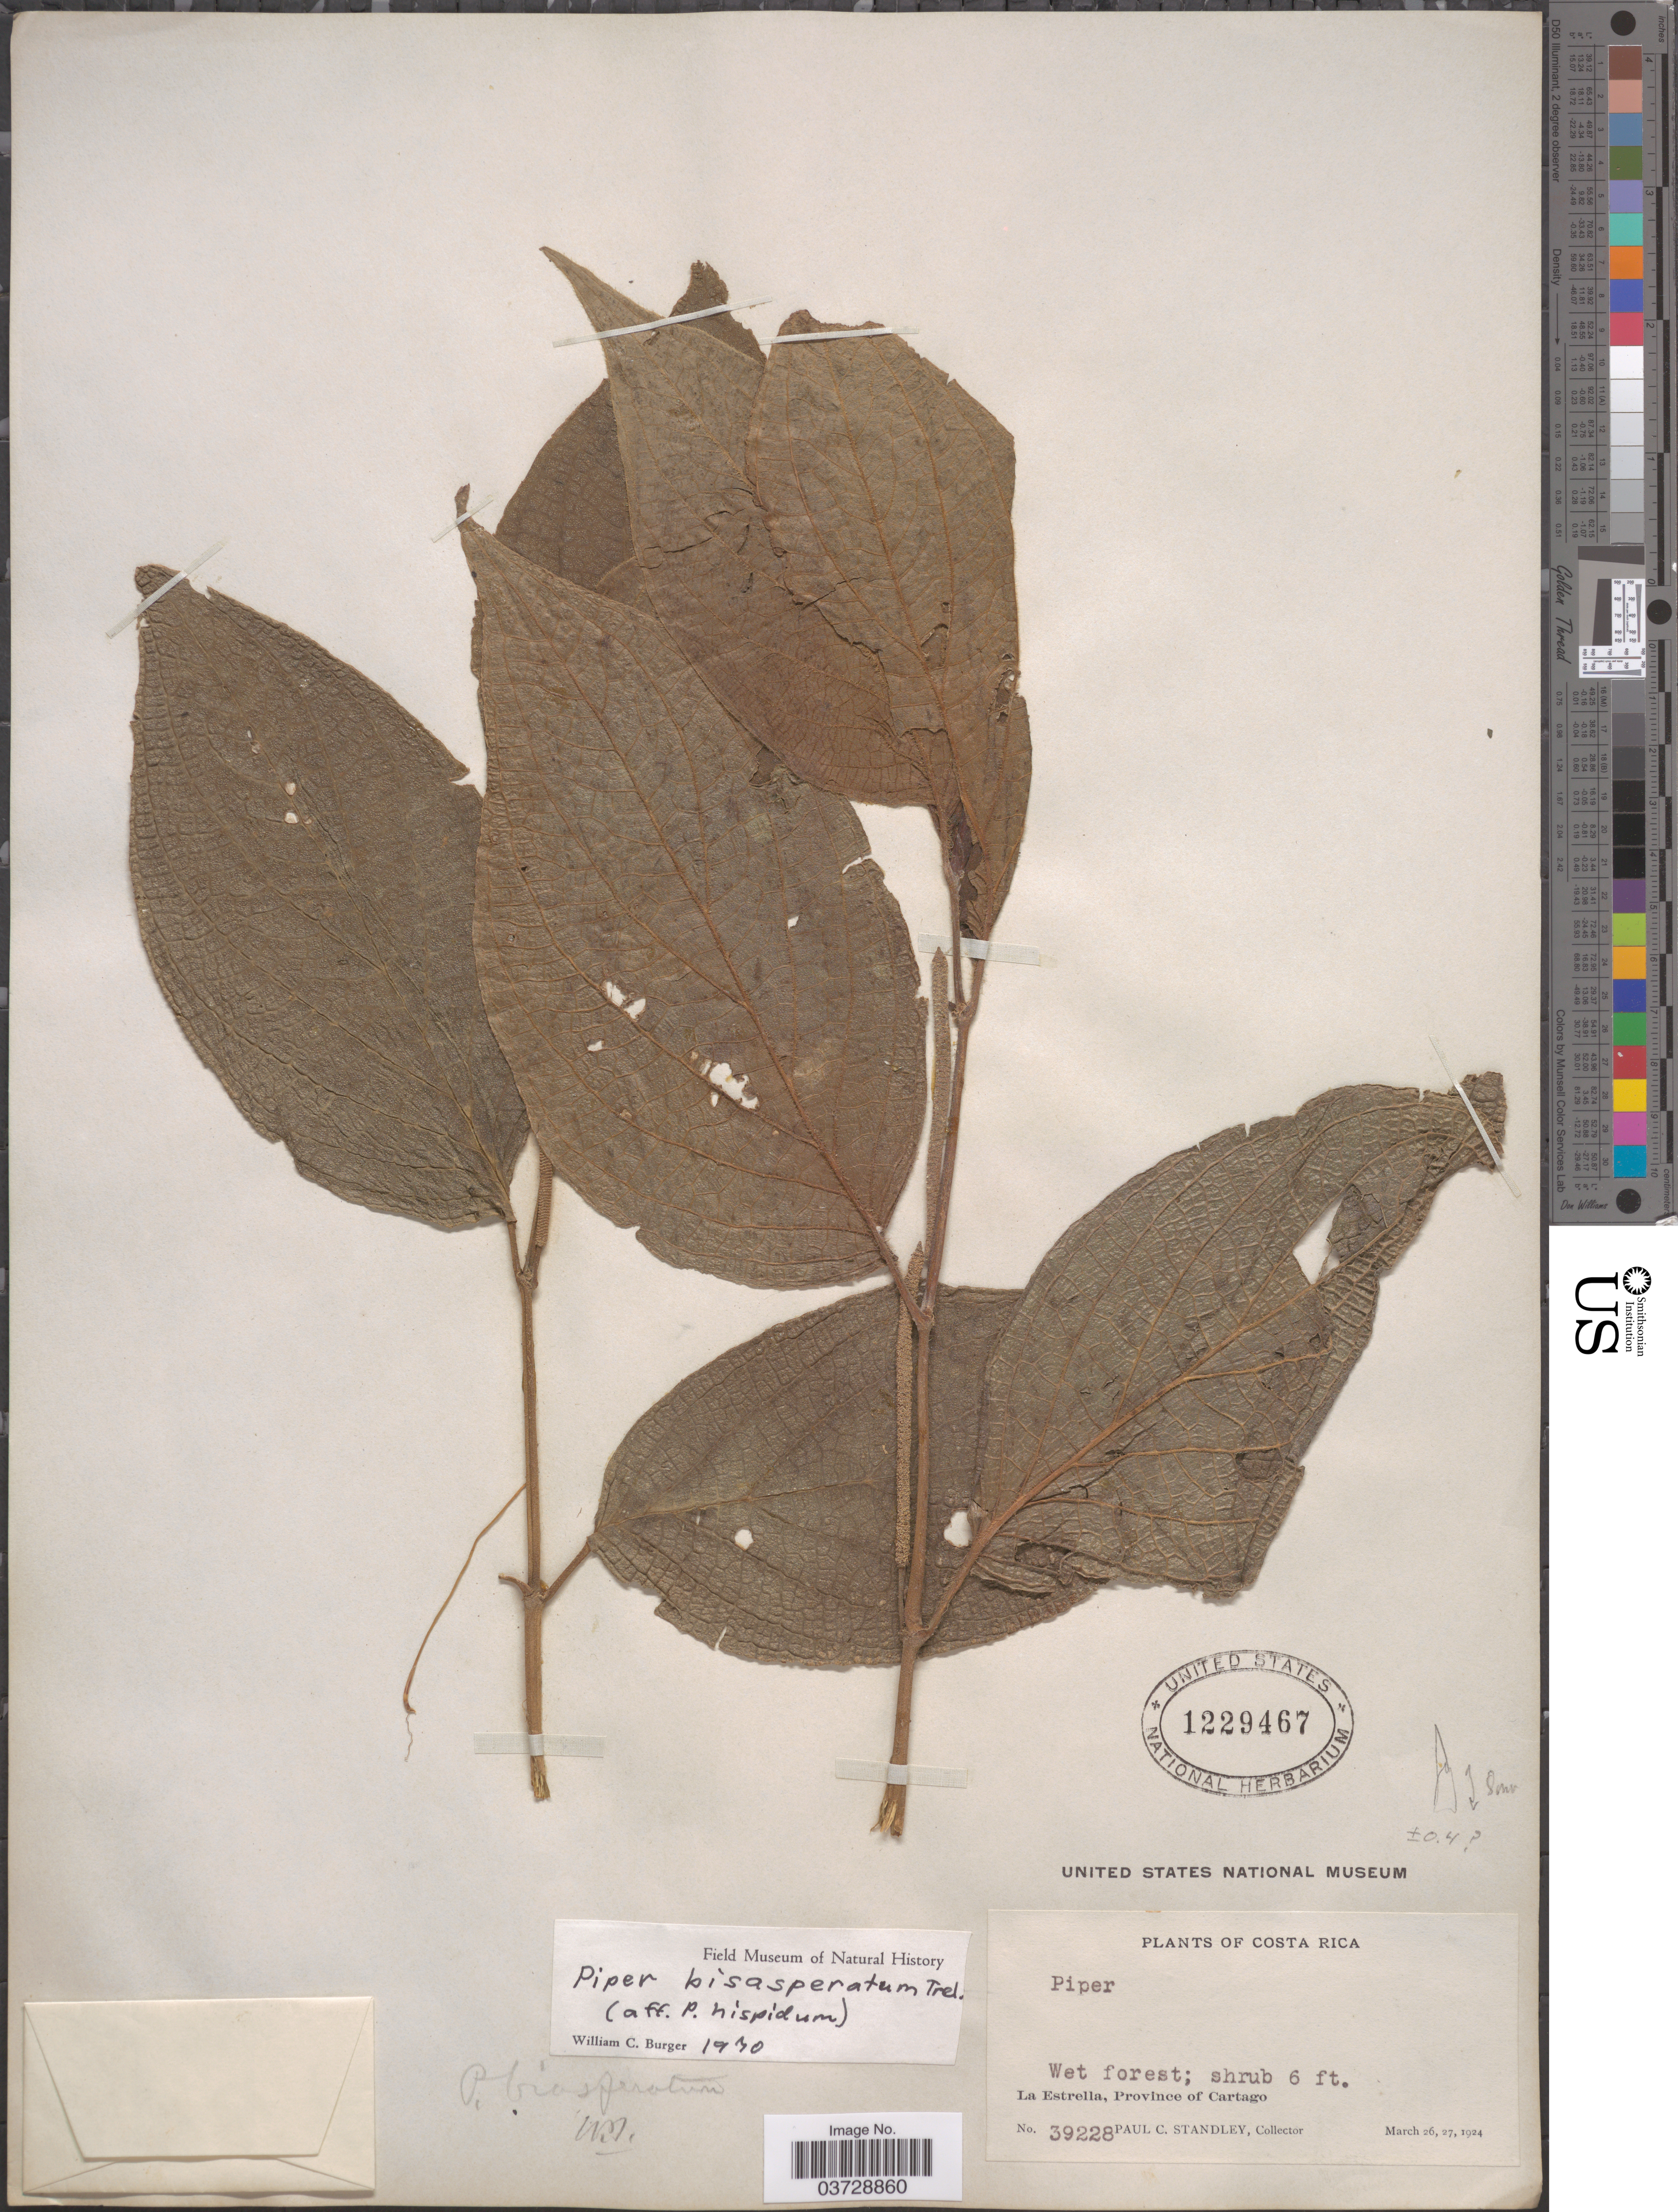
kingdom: Plantae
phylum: Tracheophyta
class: Magnoliopsida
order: Piperales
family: Piperaceae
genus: Piper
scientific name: Piper bisasperatum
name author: Trel.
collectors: P. C. Standley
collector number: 39228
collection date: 1924-03-26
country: Costa Rica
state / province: Cartago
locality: La Estrella.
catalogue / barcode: US 1229467